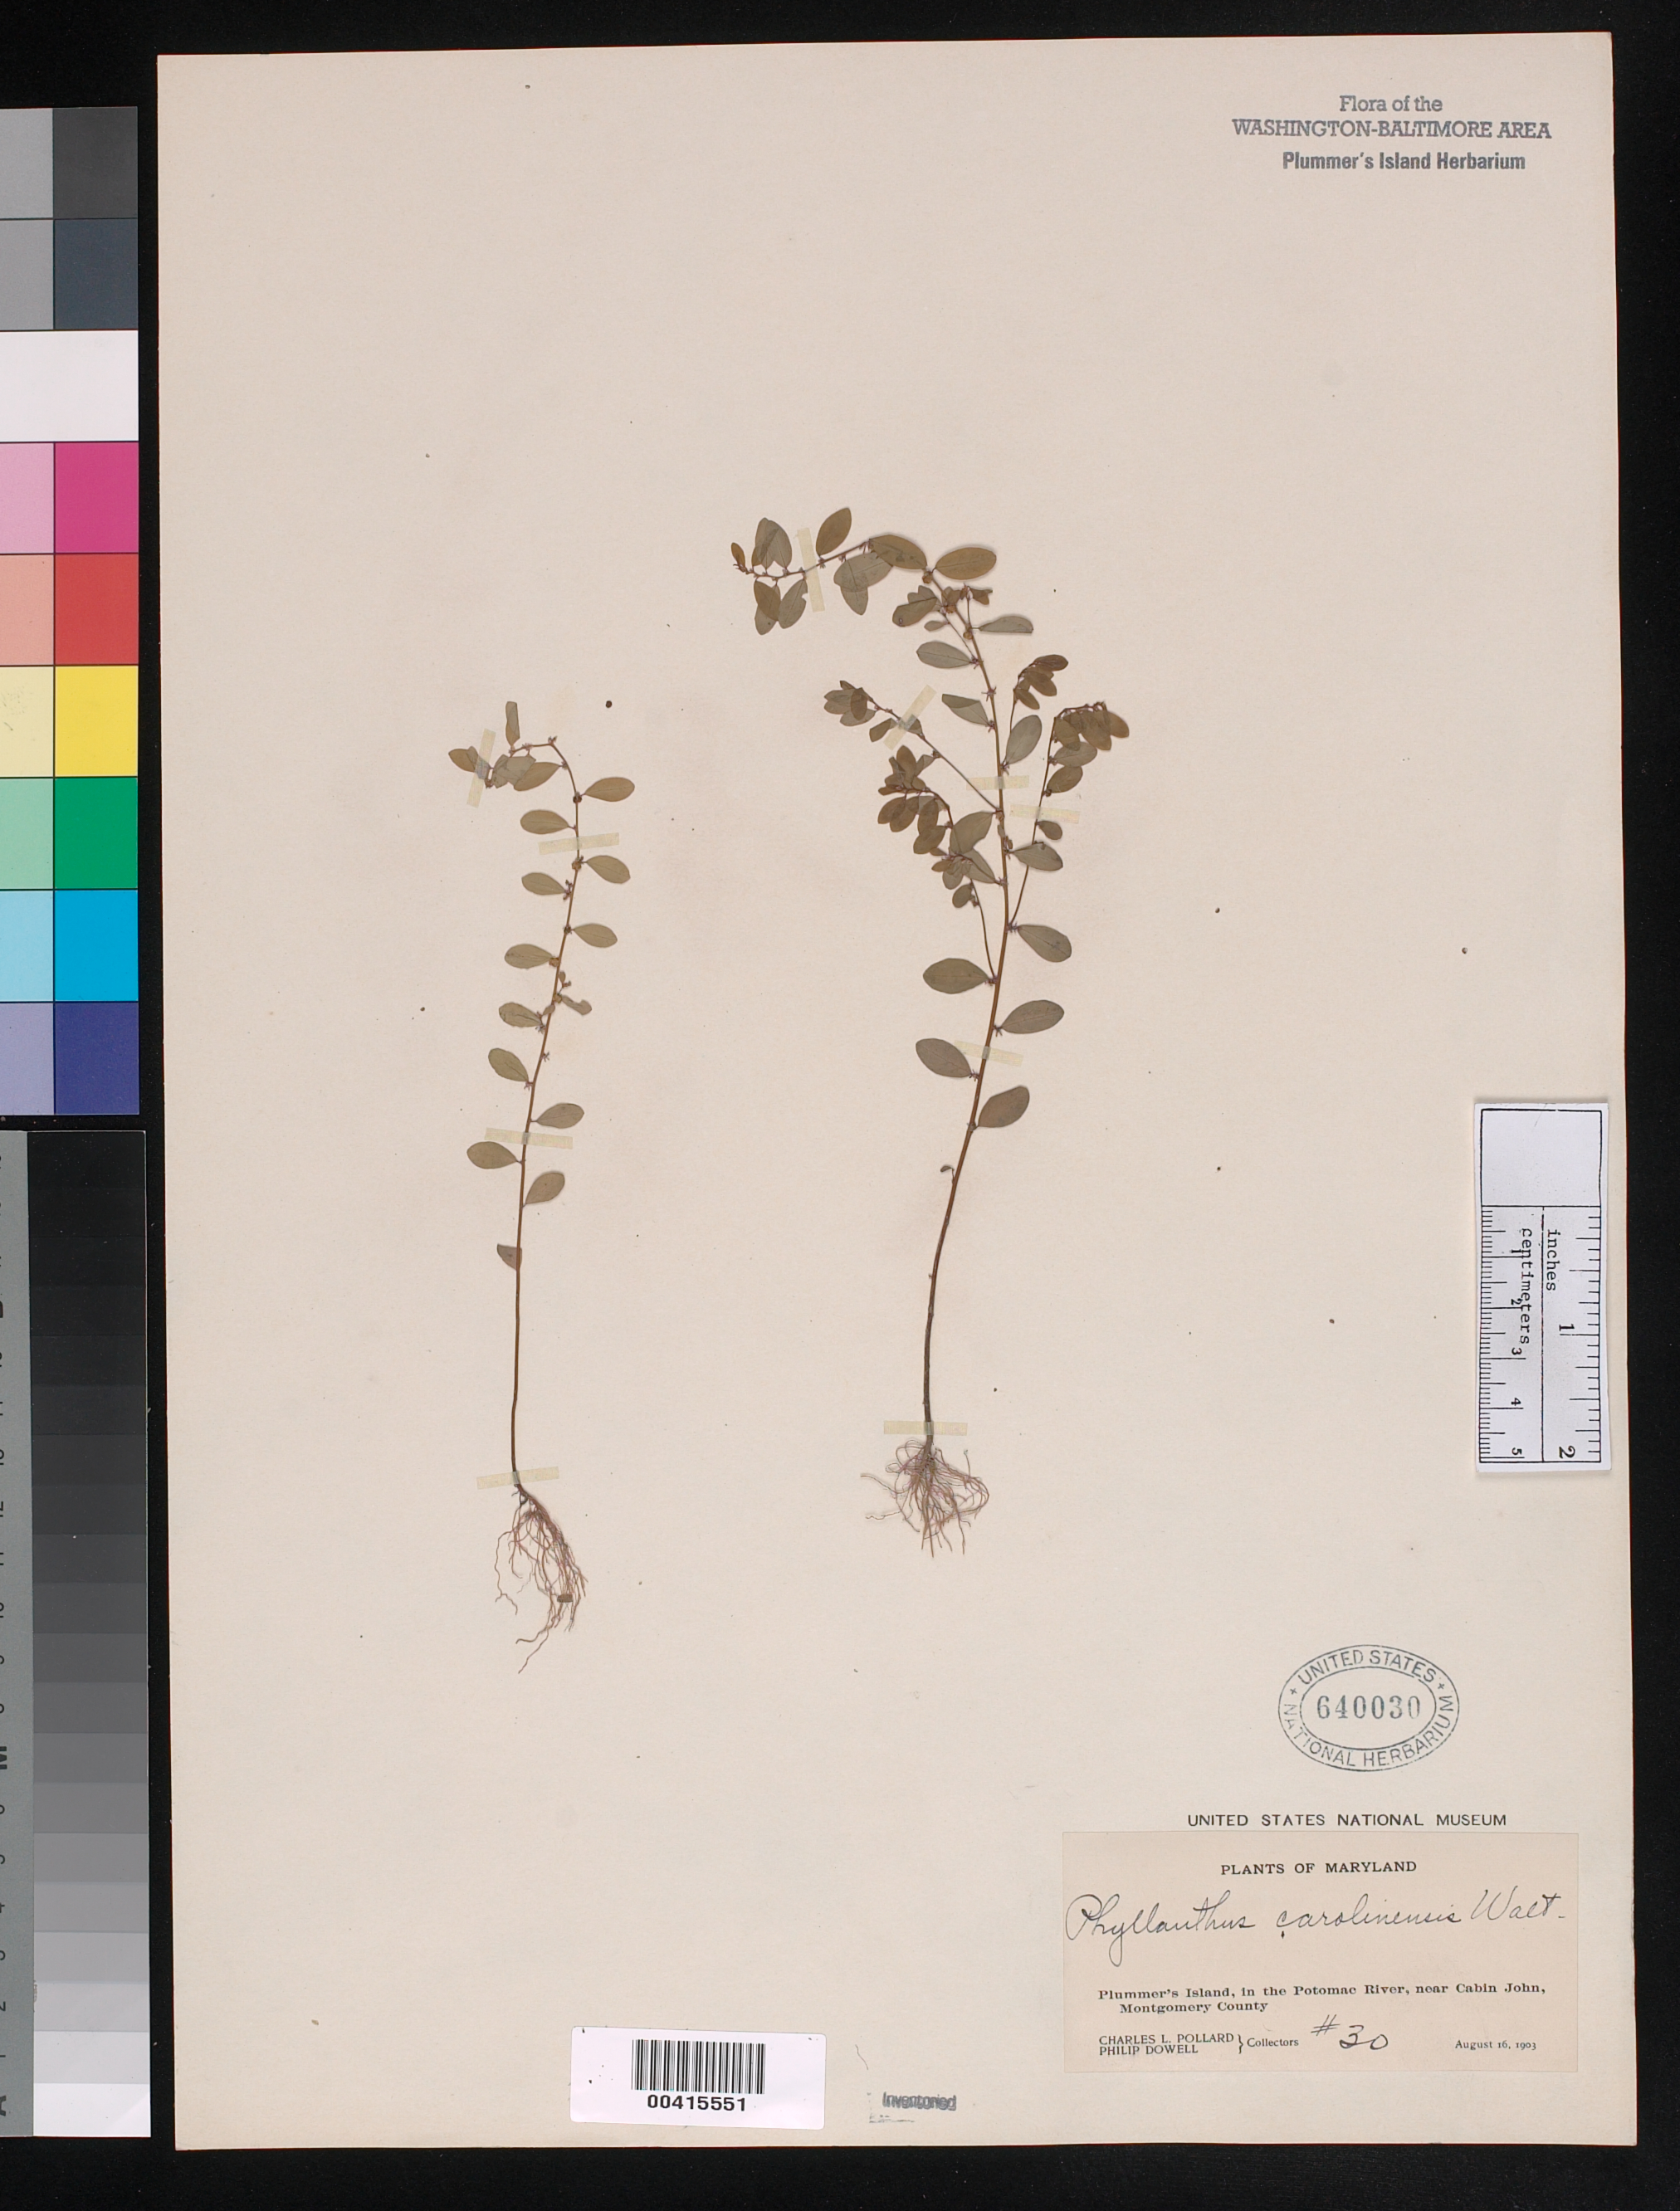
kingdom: Plantae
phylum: Tracheophyta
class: Magnoliopsida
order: Malpighiales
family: Phyllanthaceae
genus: Phyllanthus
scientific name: Phyllanthus caroliniensis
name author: Walter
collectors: C. L. Pollard & P. Dowell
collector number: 30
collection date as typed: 16 Aug 1903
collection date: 1903-08-16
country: United States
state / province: Maryland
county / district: Montgomery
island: Plummers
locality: Plummer's Island C. & O. Canal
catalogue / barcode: US 640030